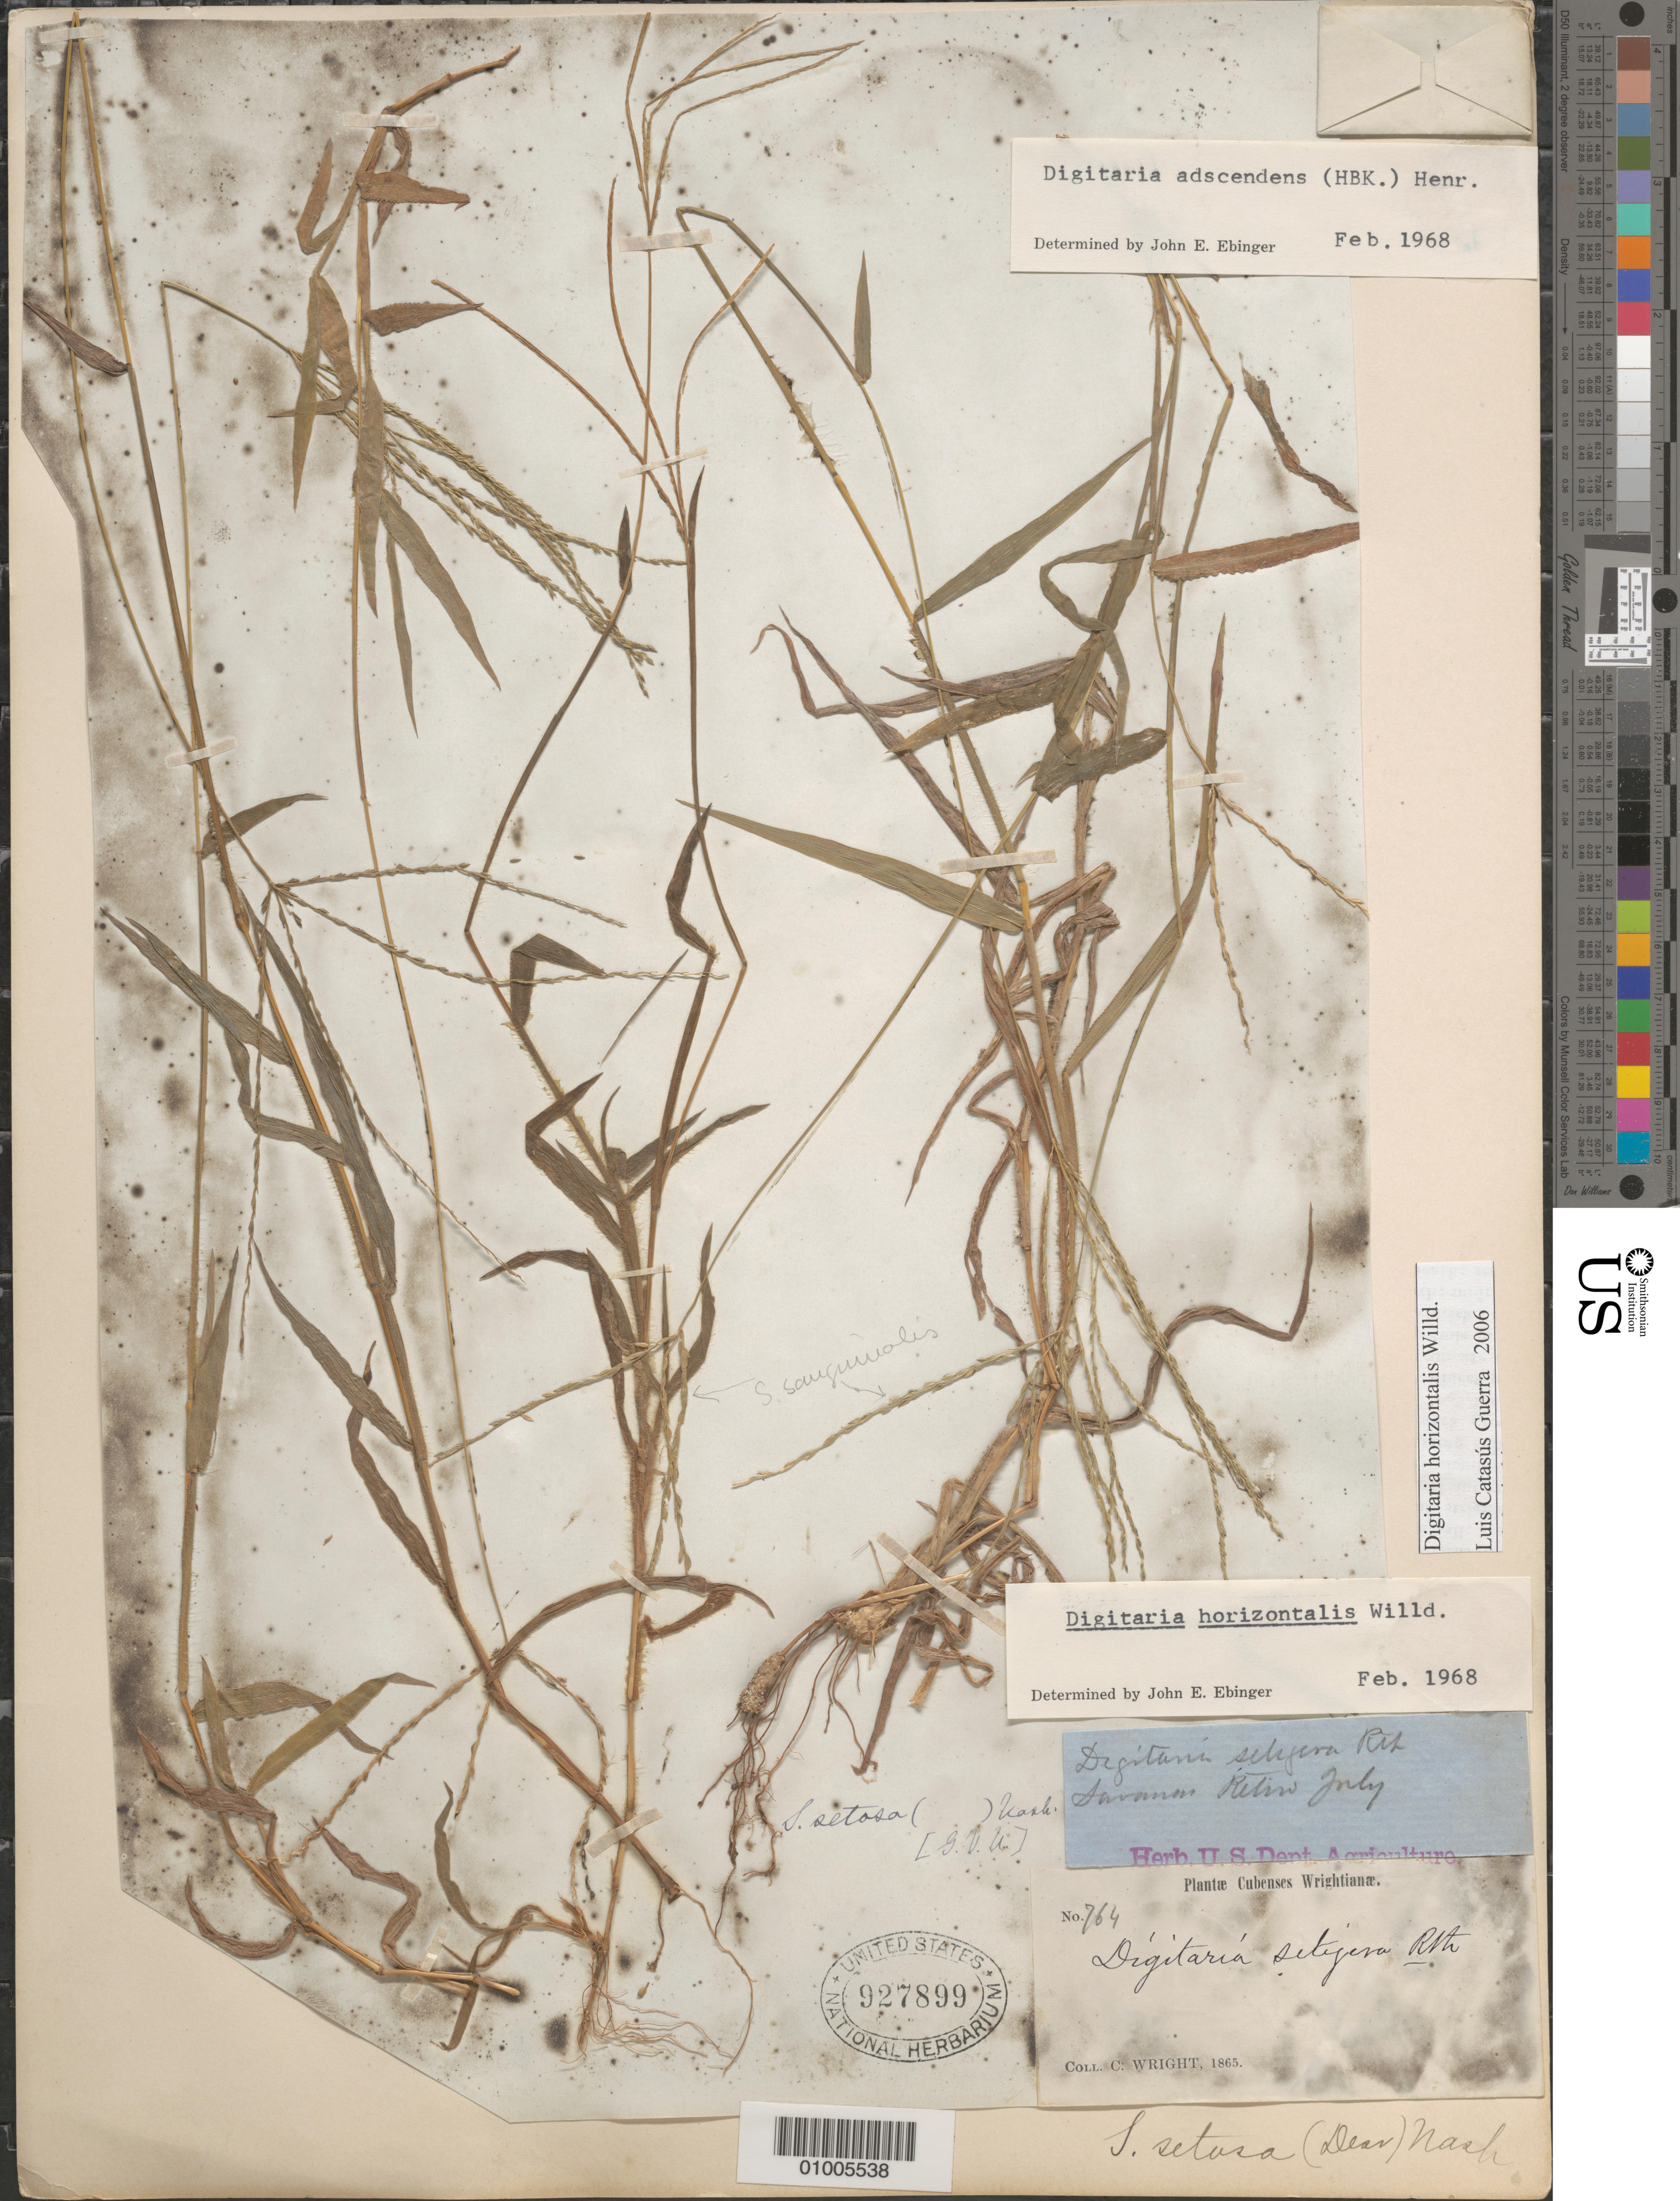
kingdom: Plantae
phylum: Tracheophyta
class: Liliopsida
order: Poales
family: Poaceae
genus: Digitaria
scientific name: Digitaria horizontalis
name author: Willd.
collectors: C. Wright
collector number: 768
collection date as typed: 1865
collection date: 1865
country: Cuba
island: Cuba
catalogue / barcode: US 927899